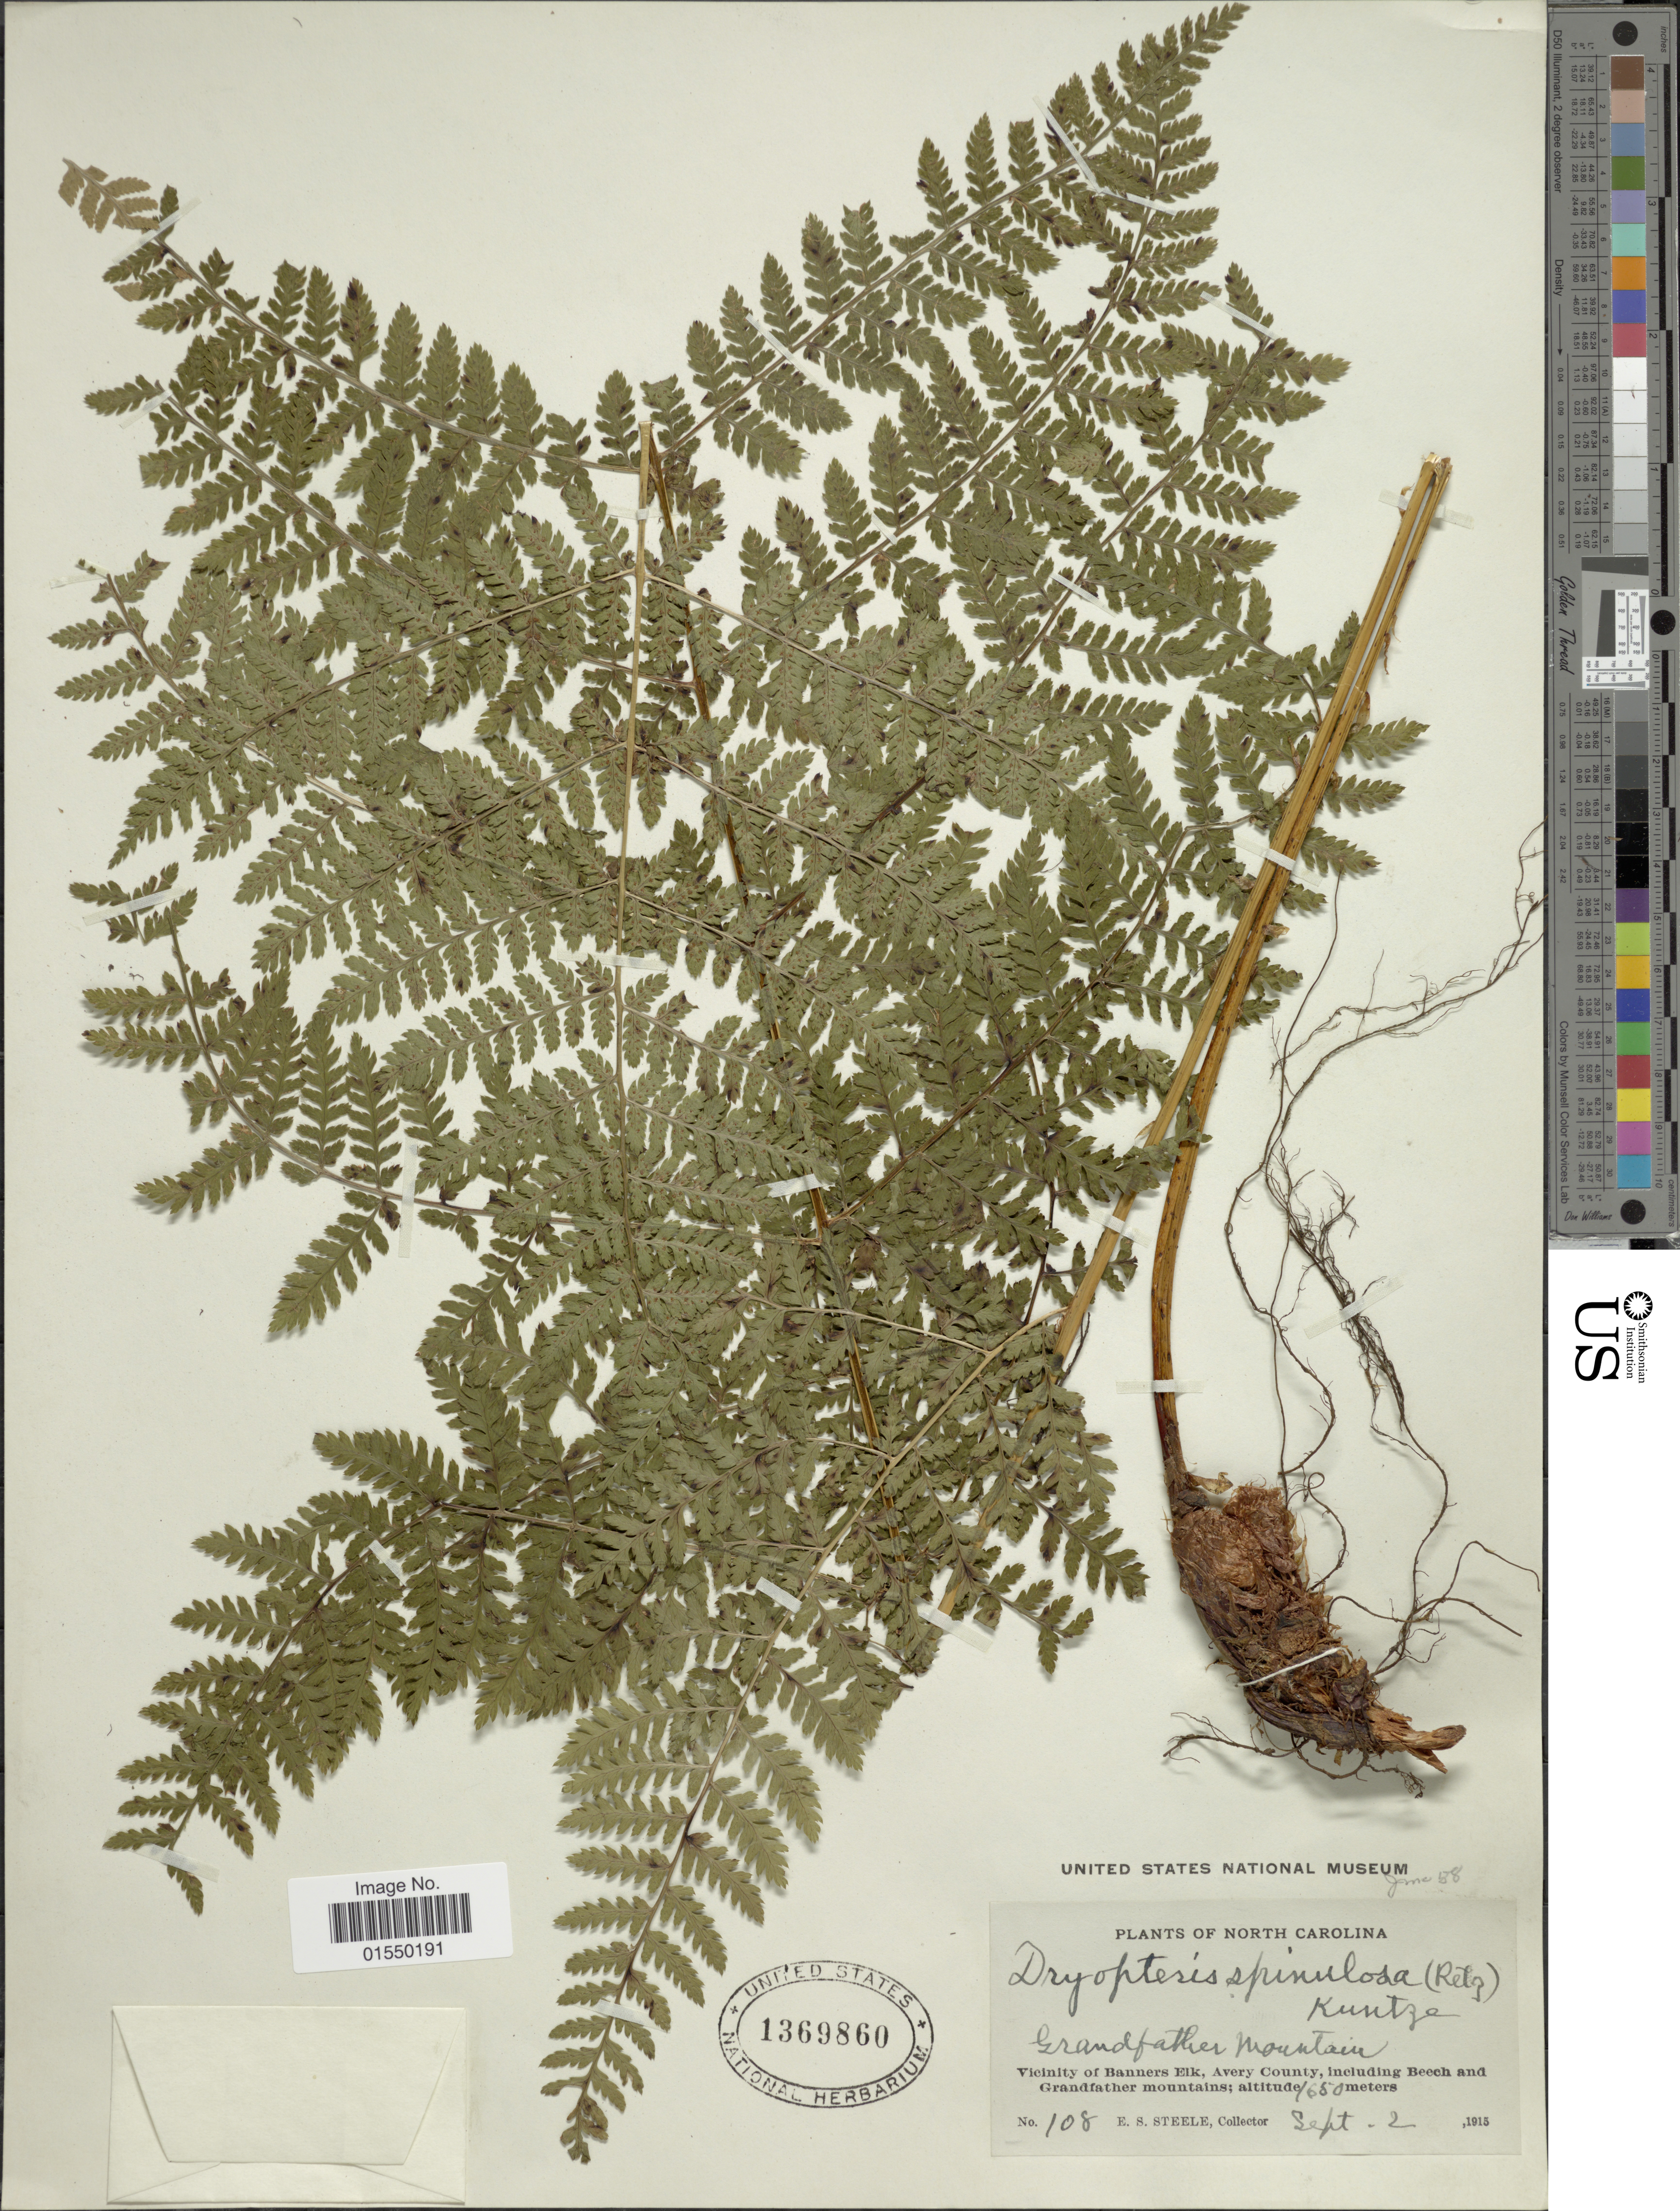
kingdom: Plantae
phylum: Tracheophyta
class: Polypodiopsida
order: Polypodiales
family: Dryopteridaceae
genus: Dryopteris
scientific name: Dryopteris carthusiana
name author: (Villars) H.P. Fuchs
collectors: E. Steele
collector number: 108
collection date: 1915-09-02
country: United States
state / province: North Carolina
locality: Grandfather Mountain, Vicinity of Banner Elk, Avery County, including Beech and Grandfather Mountains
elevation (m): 1650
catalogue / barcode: US 1369860